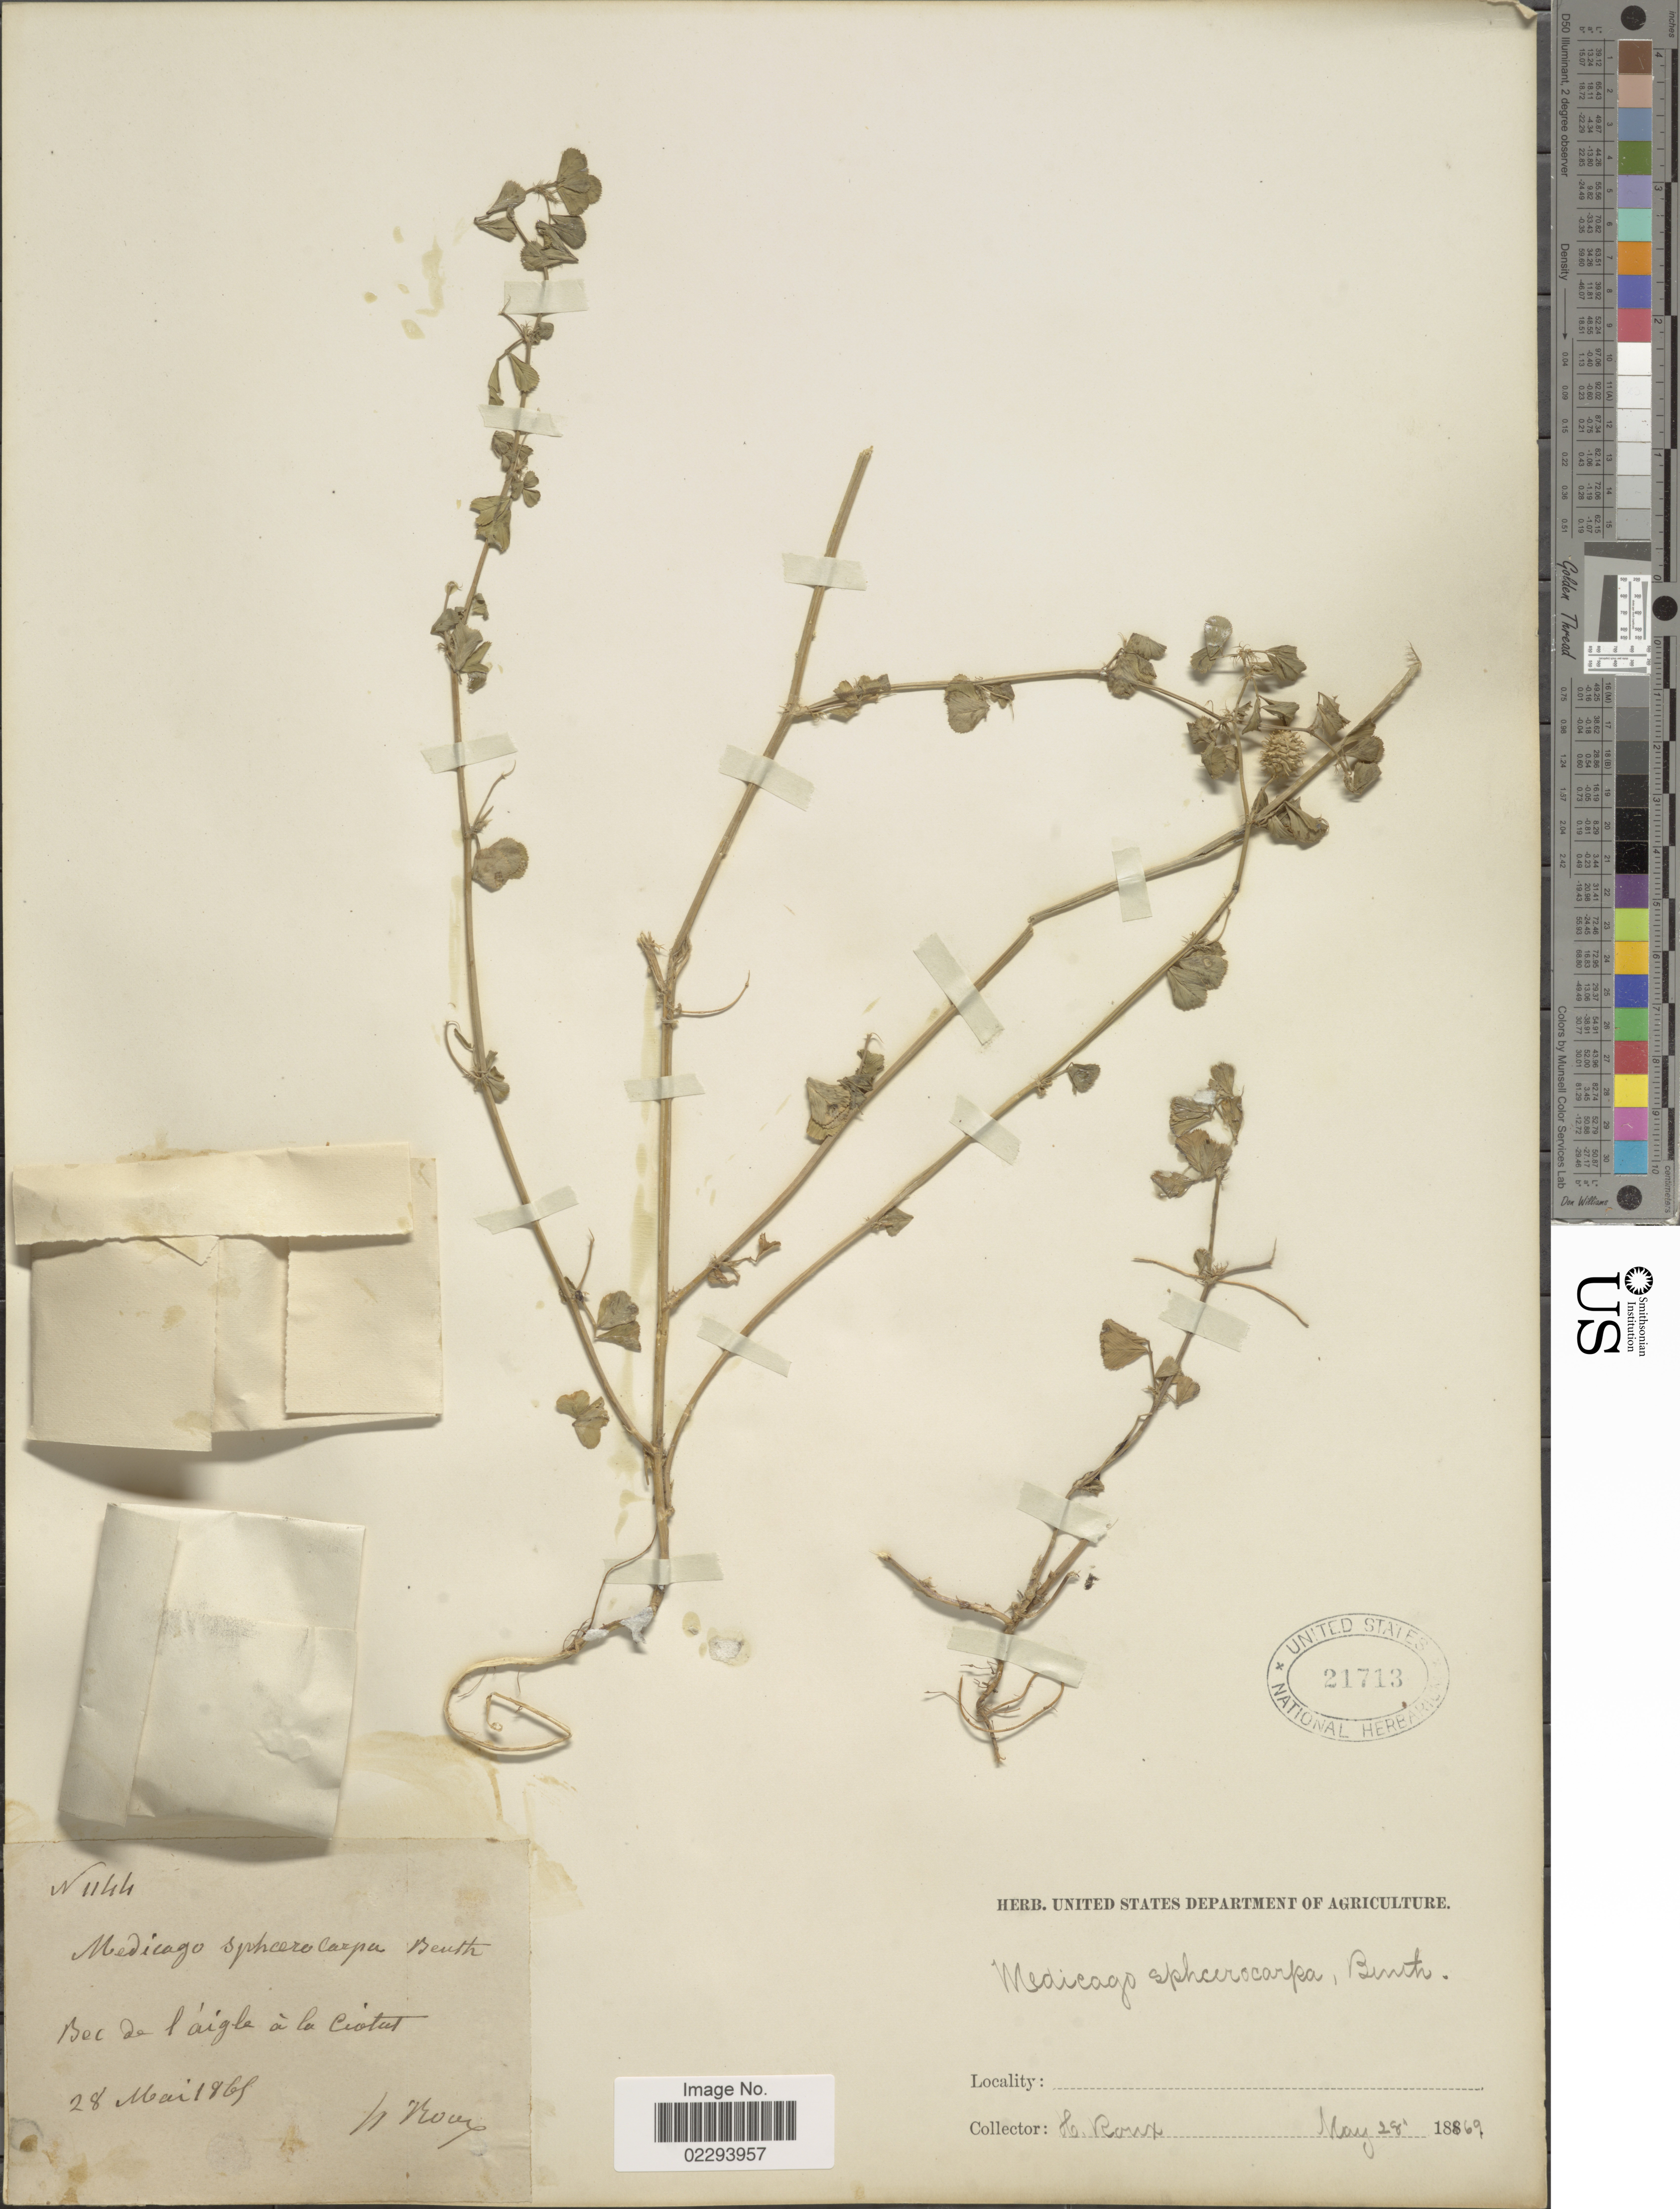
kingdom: Plantae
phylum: Tracheophyta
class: Magnoliopsida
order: Fabales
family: Fabaceae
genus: Medicago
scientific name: Medicago sphaerocarpa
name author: Bertol.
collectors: H. Roux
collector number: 1144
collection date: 1865-05-28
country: France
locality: Bei de l'aigle a la ciotat [interpreted].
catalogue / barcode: US 21713